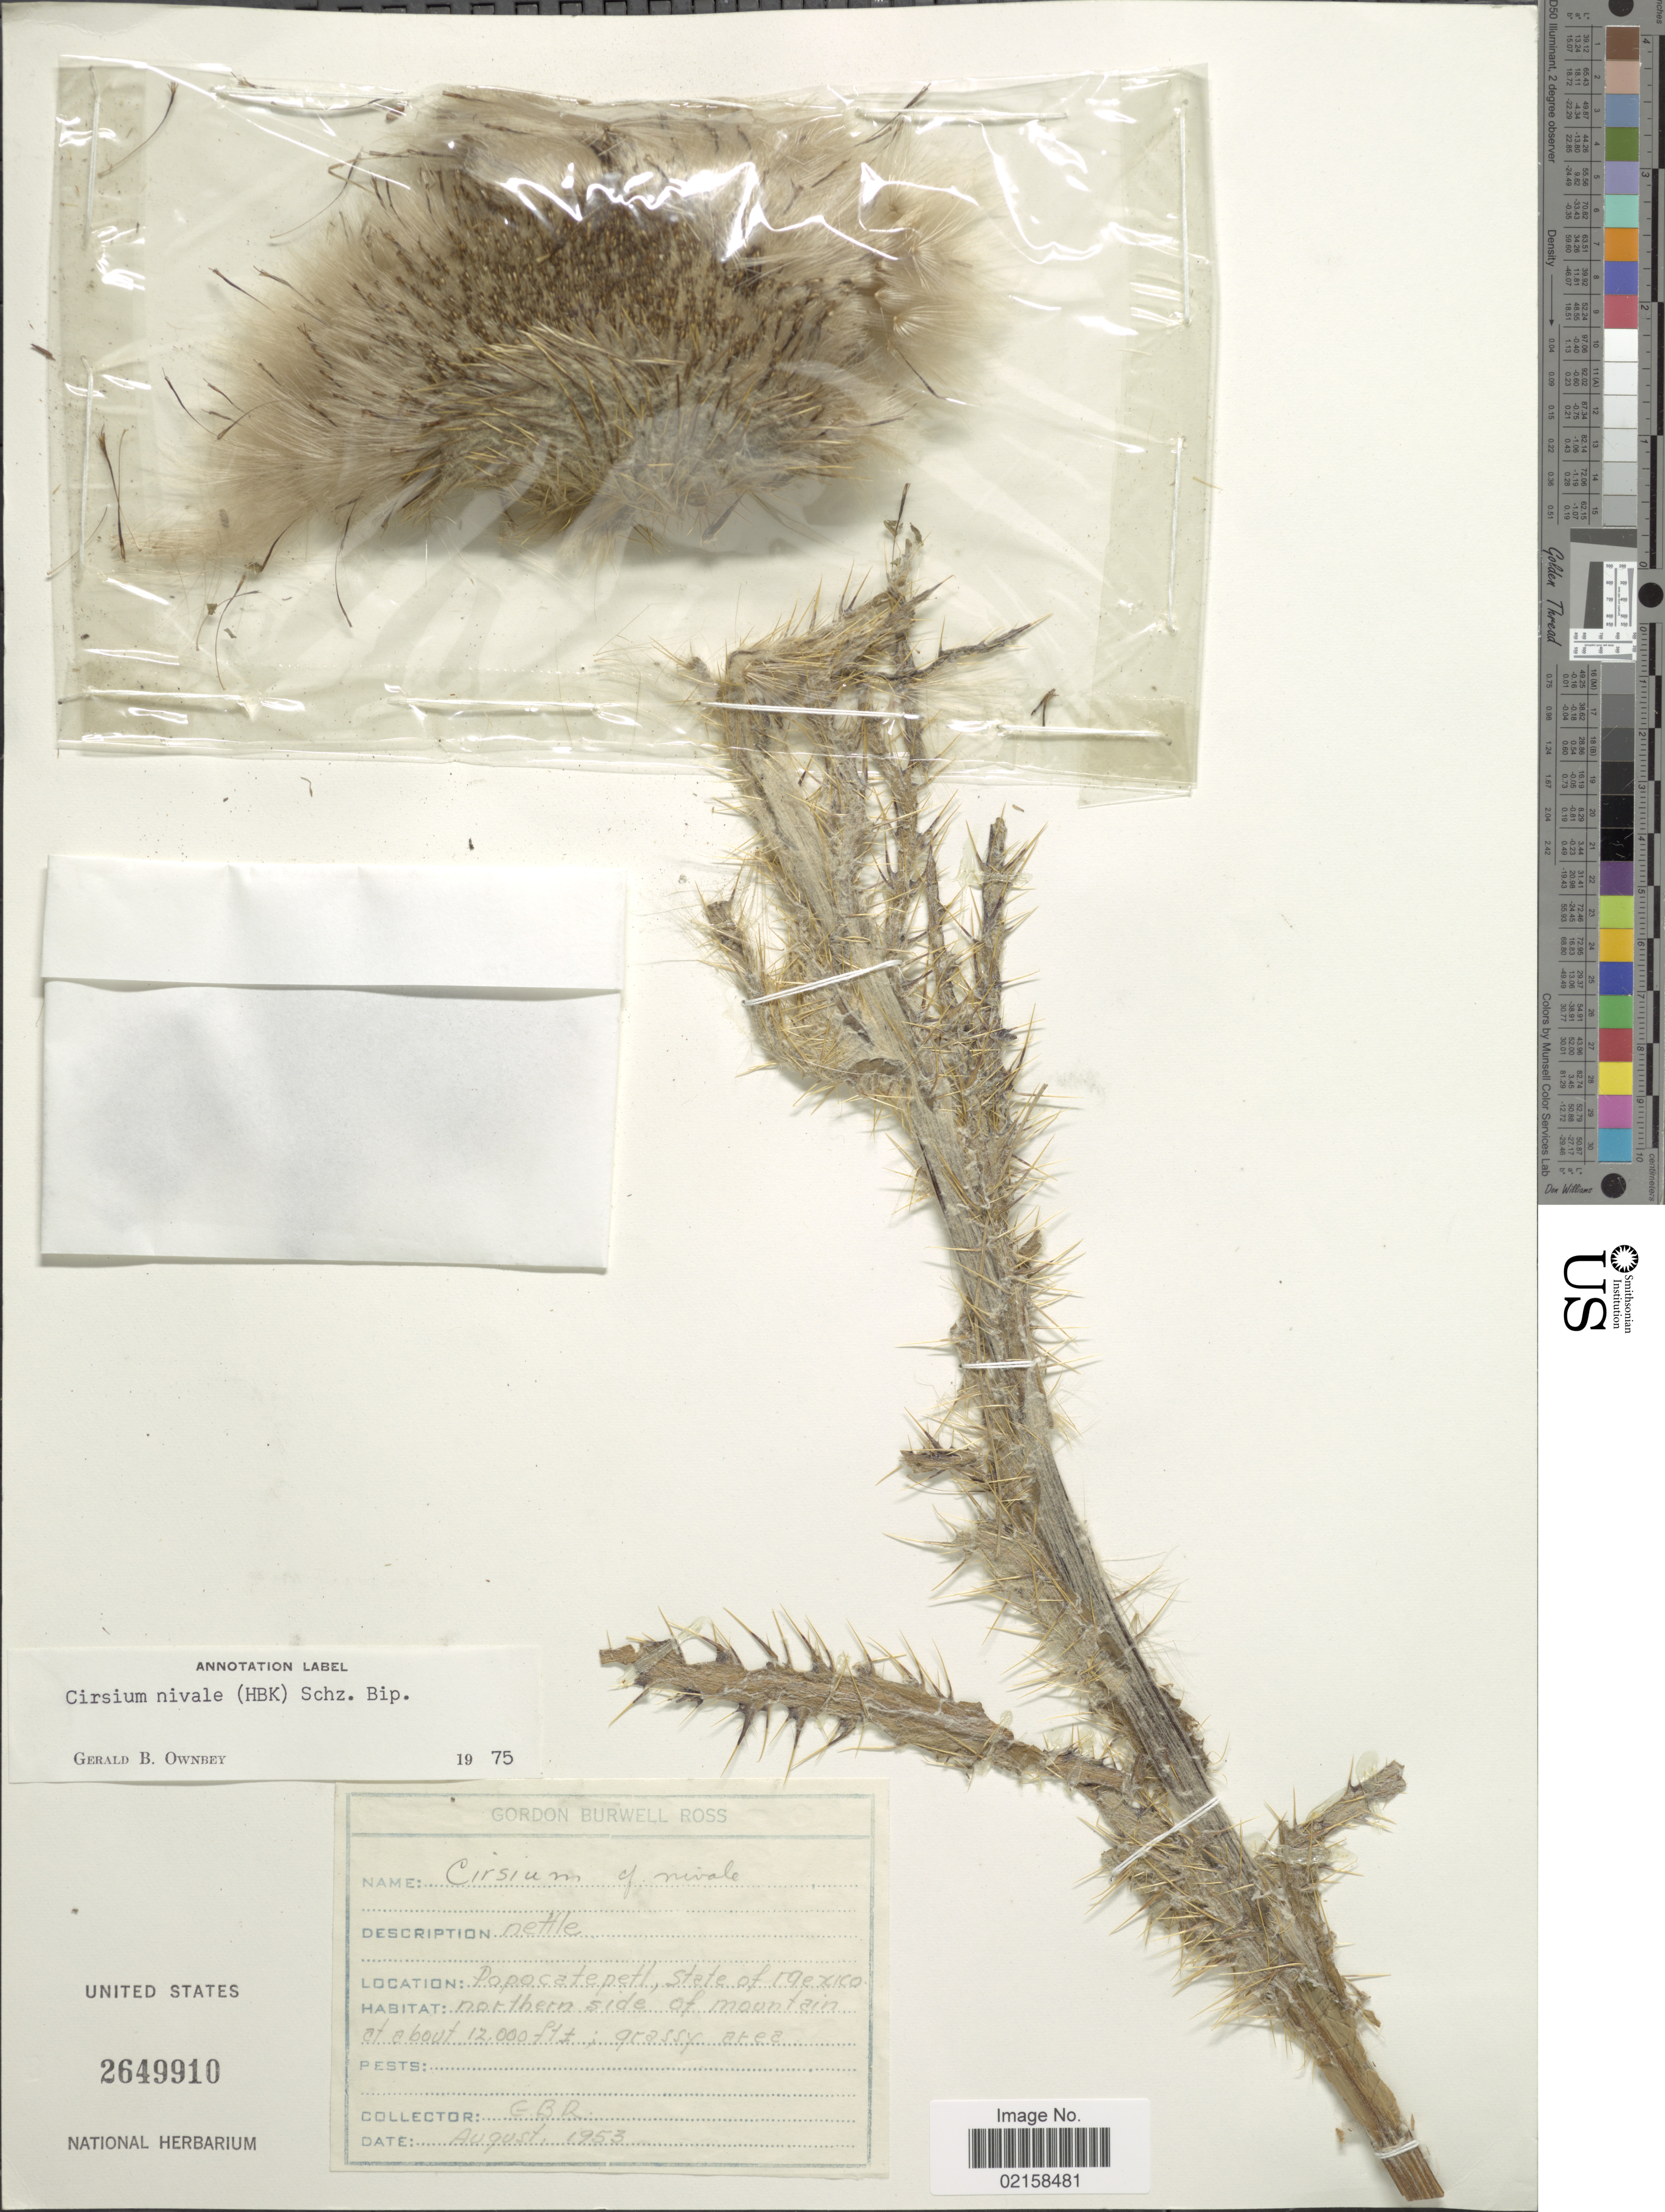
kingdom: Plantae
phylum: Tracheophyta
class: Magnoliopsida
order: Asterales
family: Asteraceae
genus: Cirsium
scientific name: Cirsium nivale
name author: (Kunth) F. Dietr.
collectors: G. B. Ross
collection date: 1953-08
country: Mexico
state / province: México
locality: Popocateptl, northern side of mountain.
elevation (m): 3658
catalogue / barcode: US 2649910